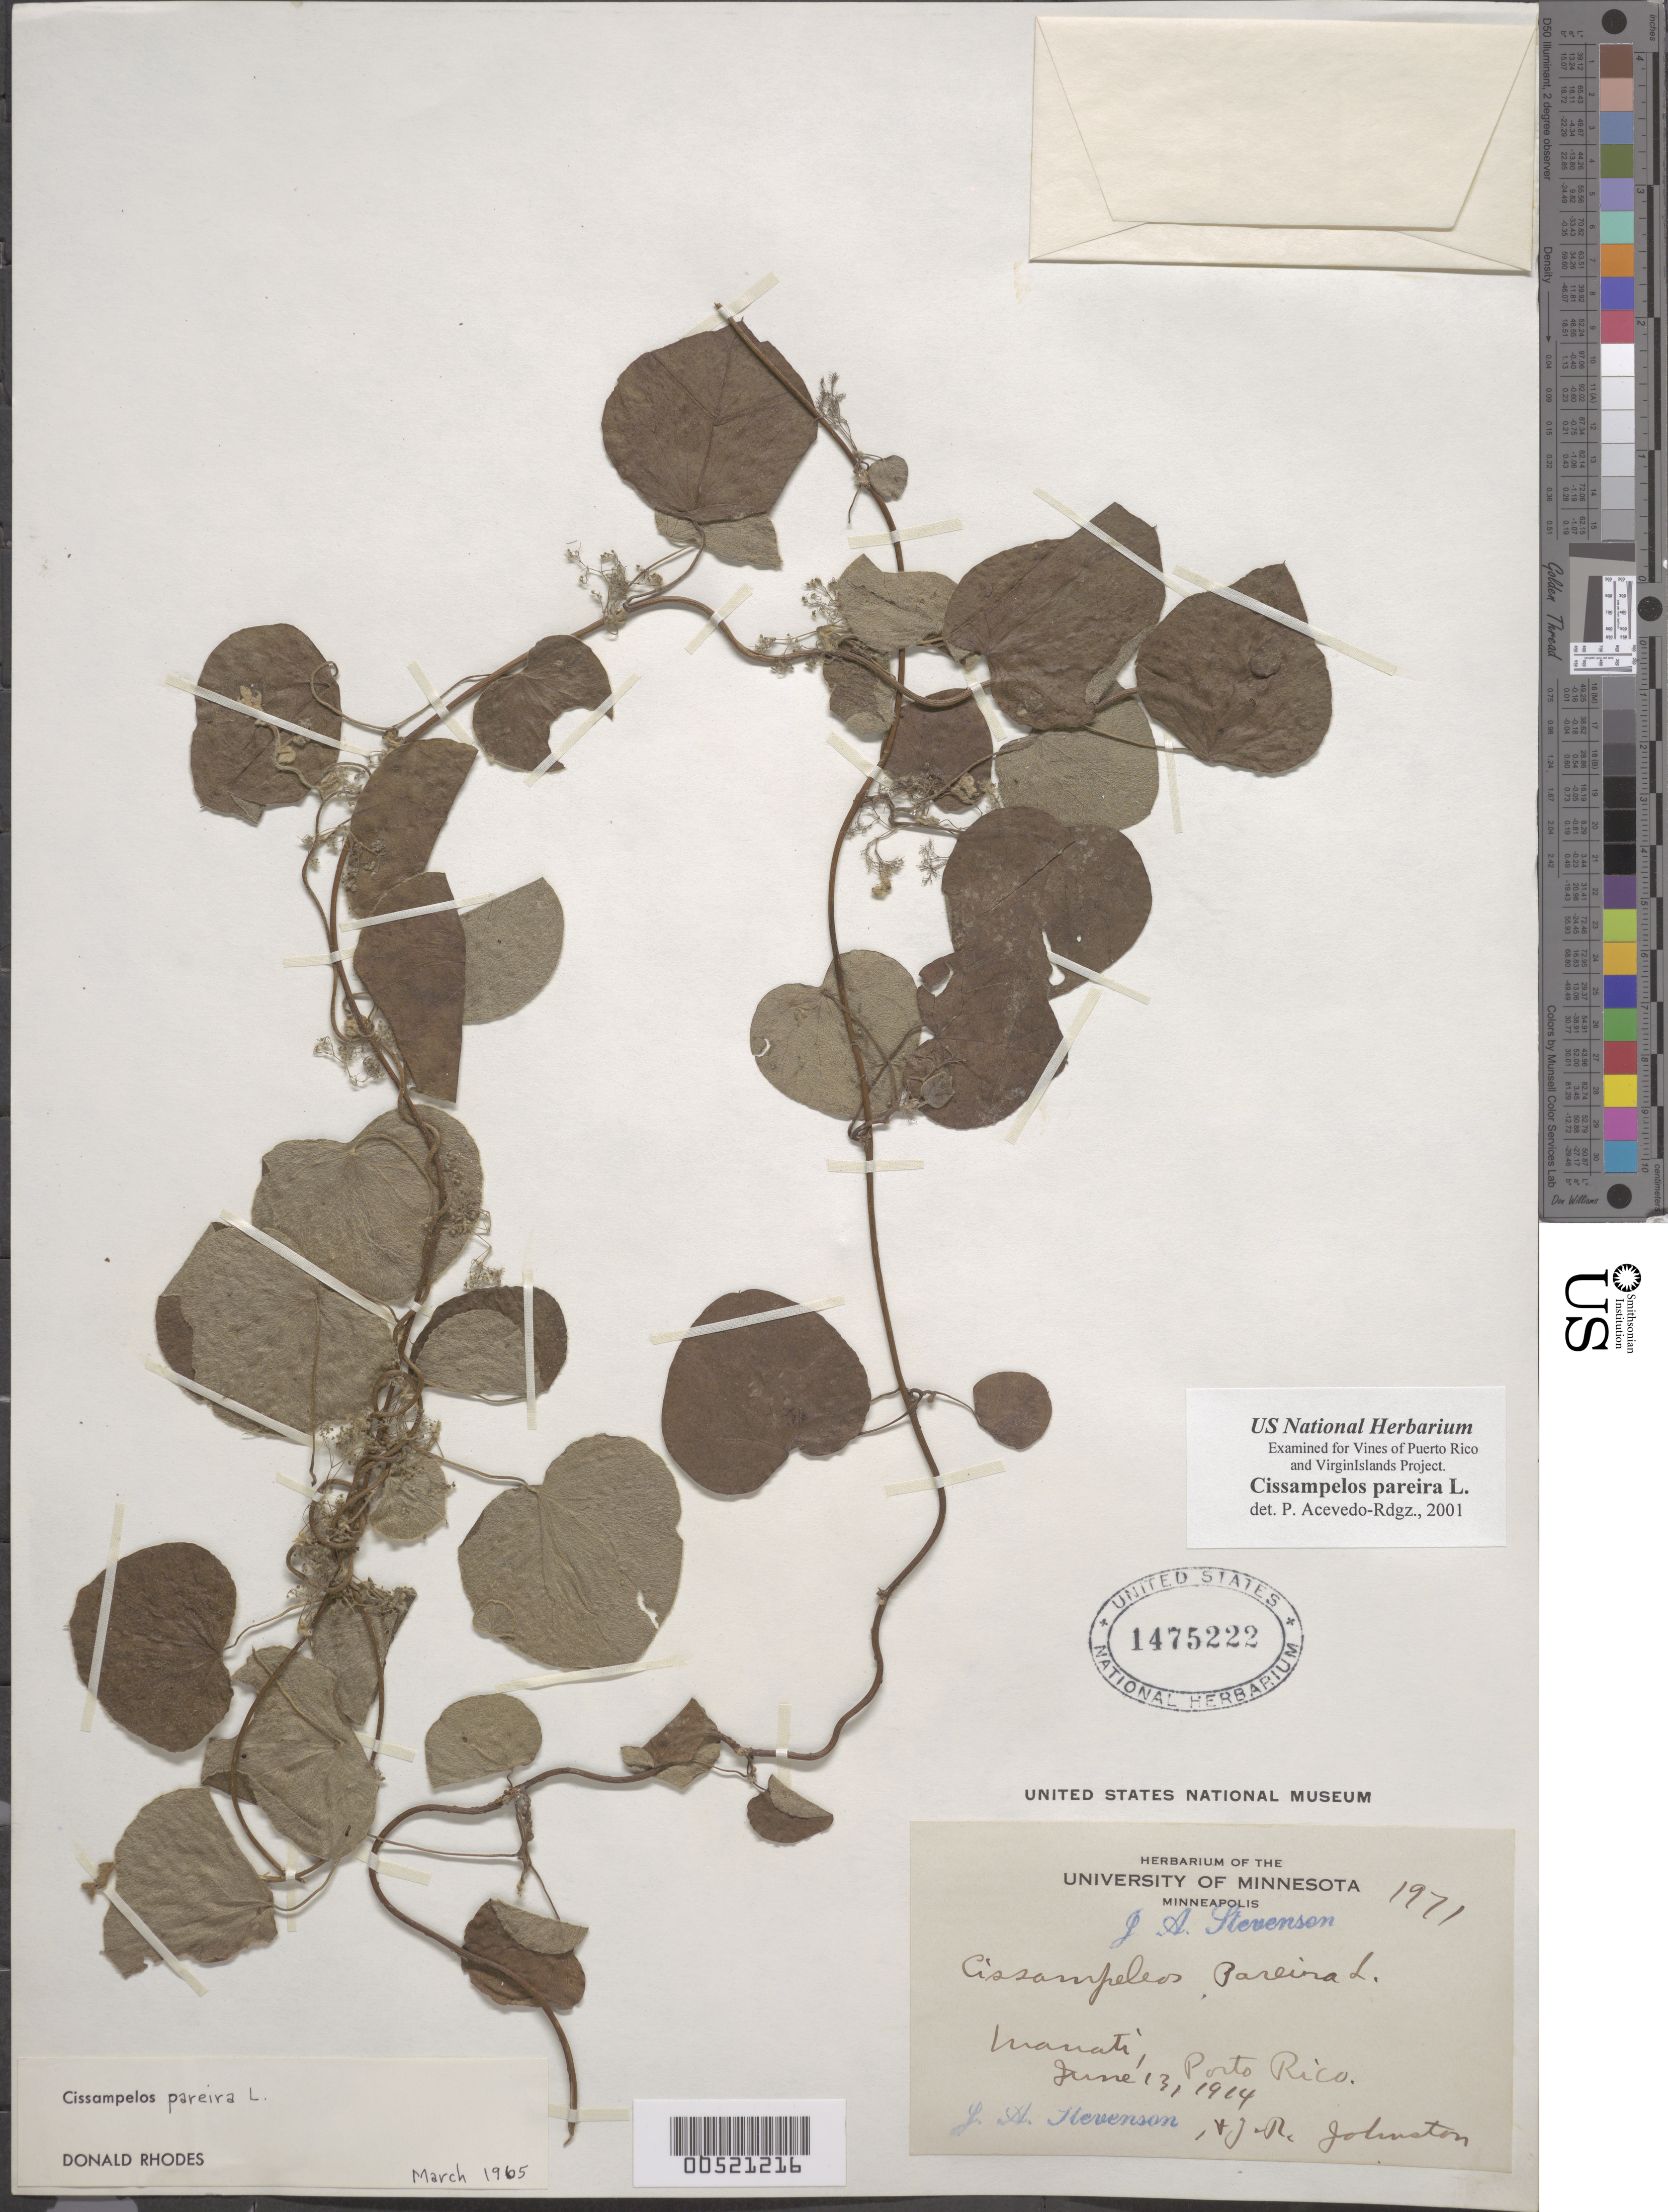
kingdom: Plantae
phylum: Tracheophyta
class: Magnoliopsida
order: Ranunculales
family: Menispermaceae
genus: Cissampelos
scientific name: Cissampelos pareira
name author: L.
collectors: J. Stevenson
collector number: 1971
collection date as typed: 13 Jun 1914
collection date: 1914-06-13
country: Puerto Rico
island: Greater Antilles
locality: Manati.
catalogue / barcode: US 1475222